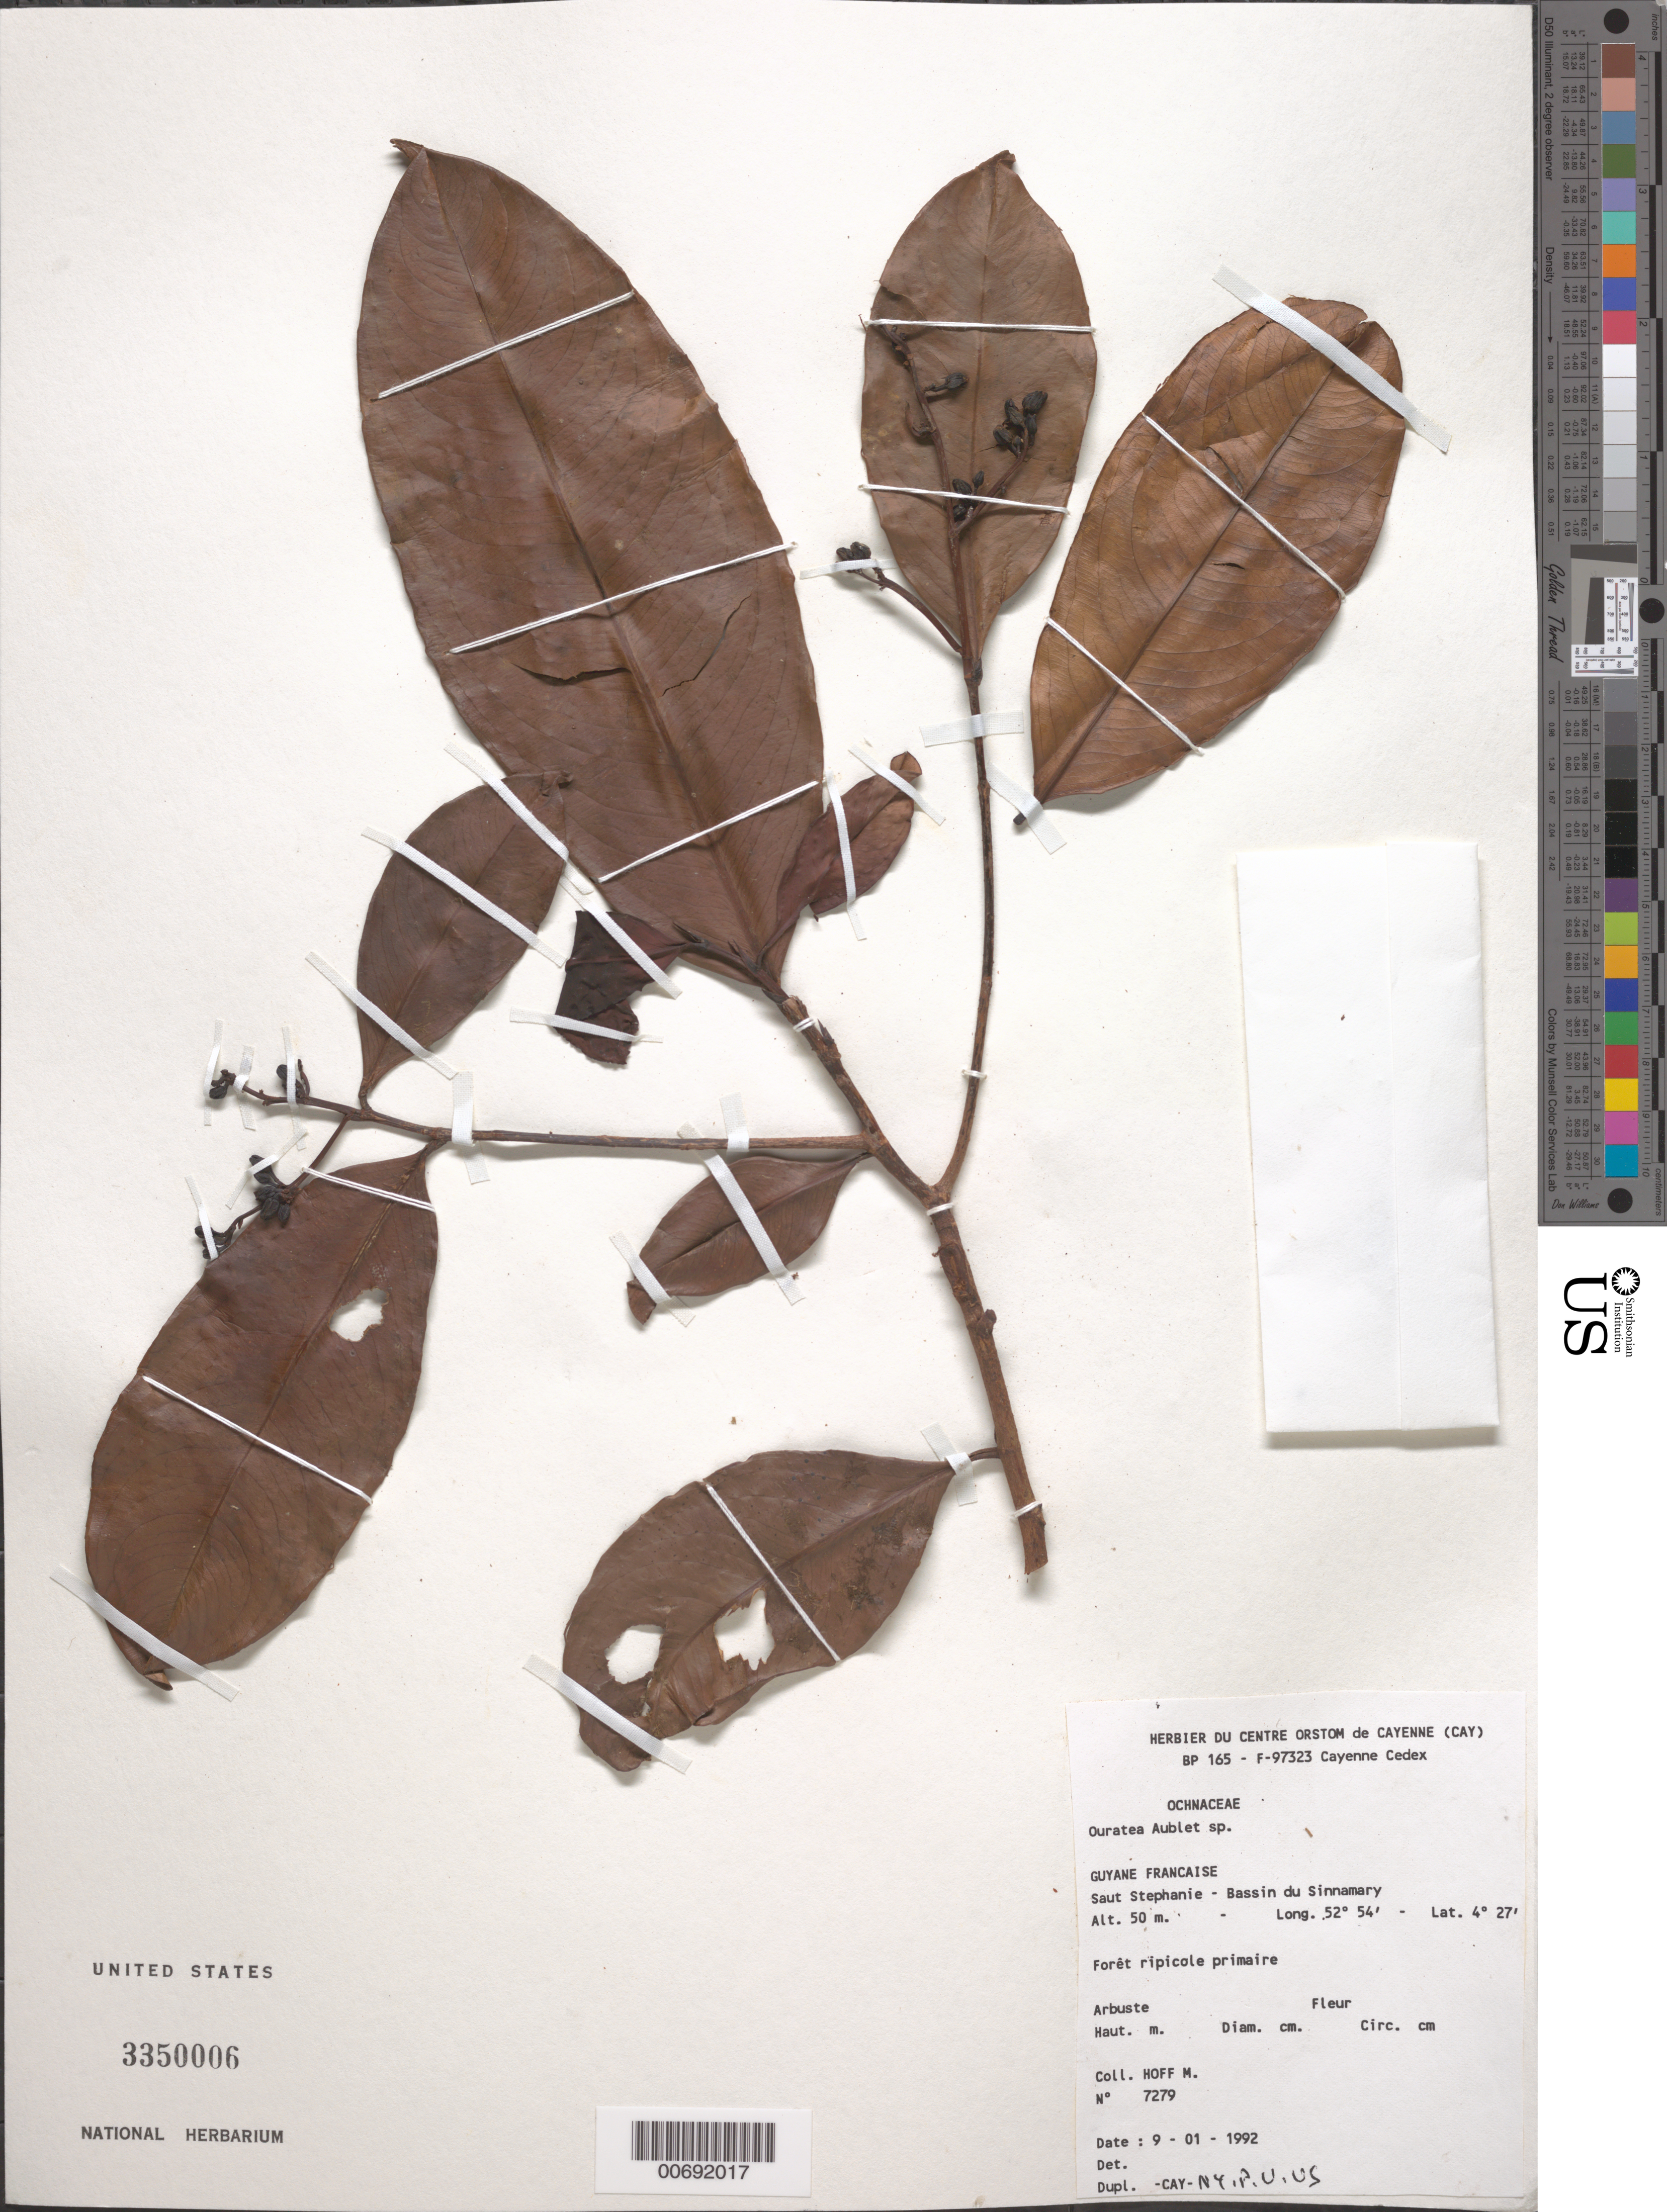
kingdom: Plantae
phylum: Tracheophyta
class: Magnoliopsida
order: Malpighiales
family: Ochnaceae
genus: Ouratea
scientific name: Ouratea sp.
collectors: M. Hoff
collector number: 7279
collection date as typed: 9-Jan-92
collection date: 1992-01-09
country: French Guiana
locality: Saut Stéphanie, Bassin du Sinnamary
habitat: Primary riparian forest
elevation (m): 50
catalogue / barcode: US 3350006